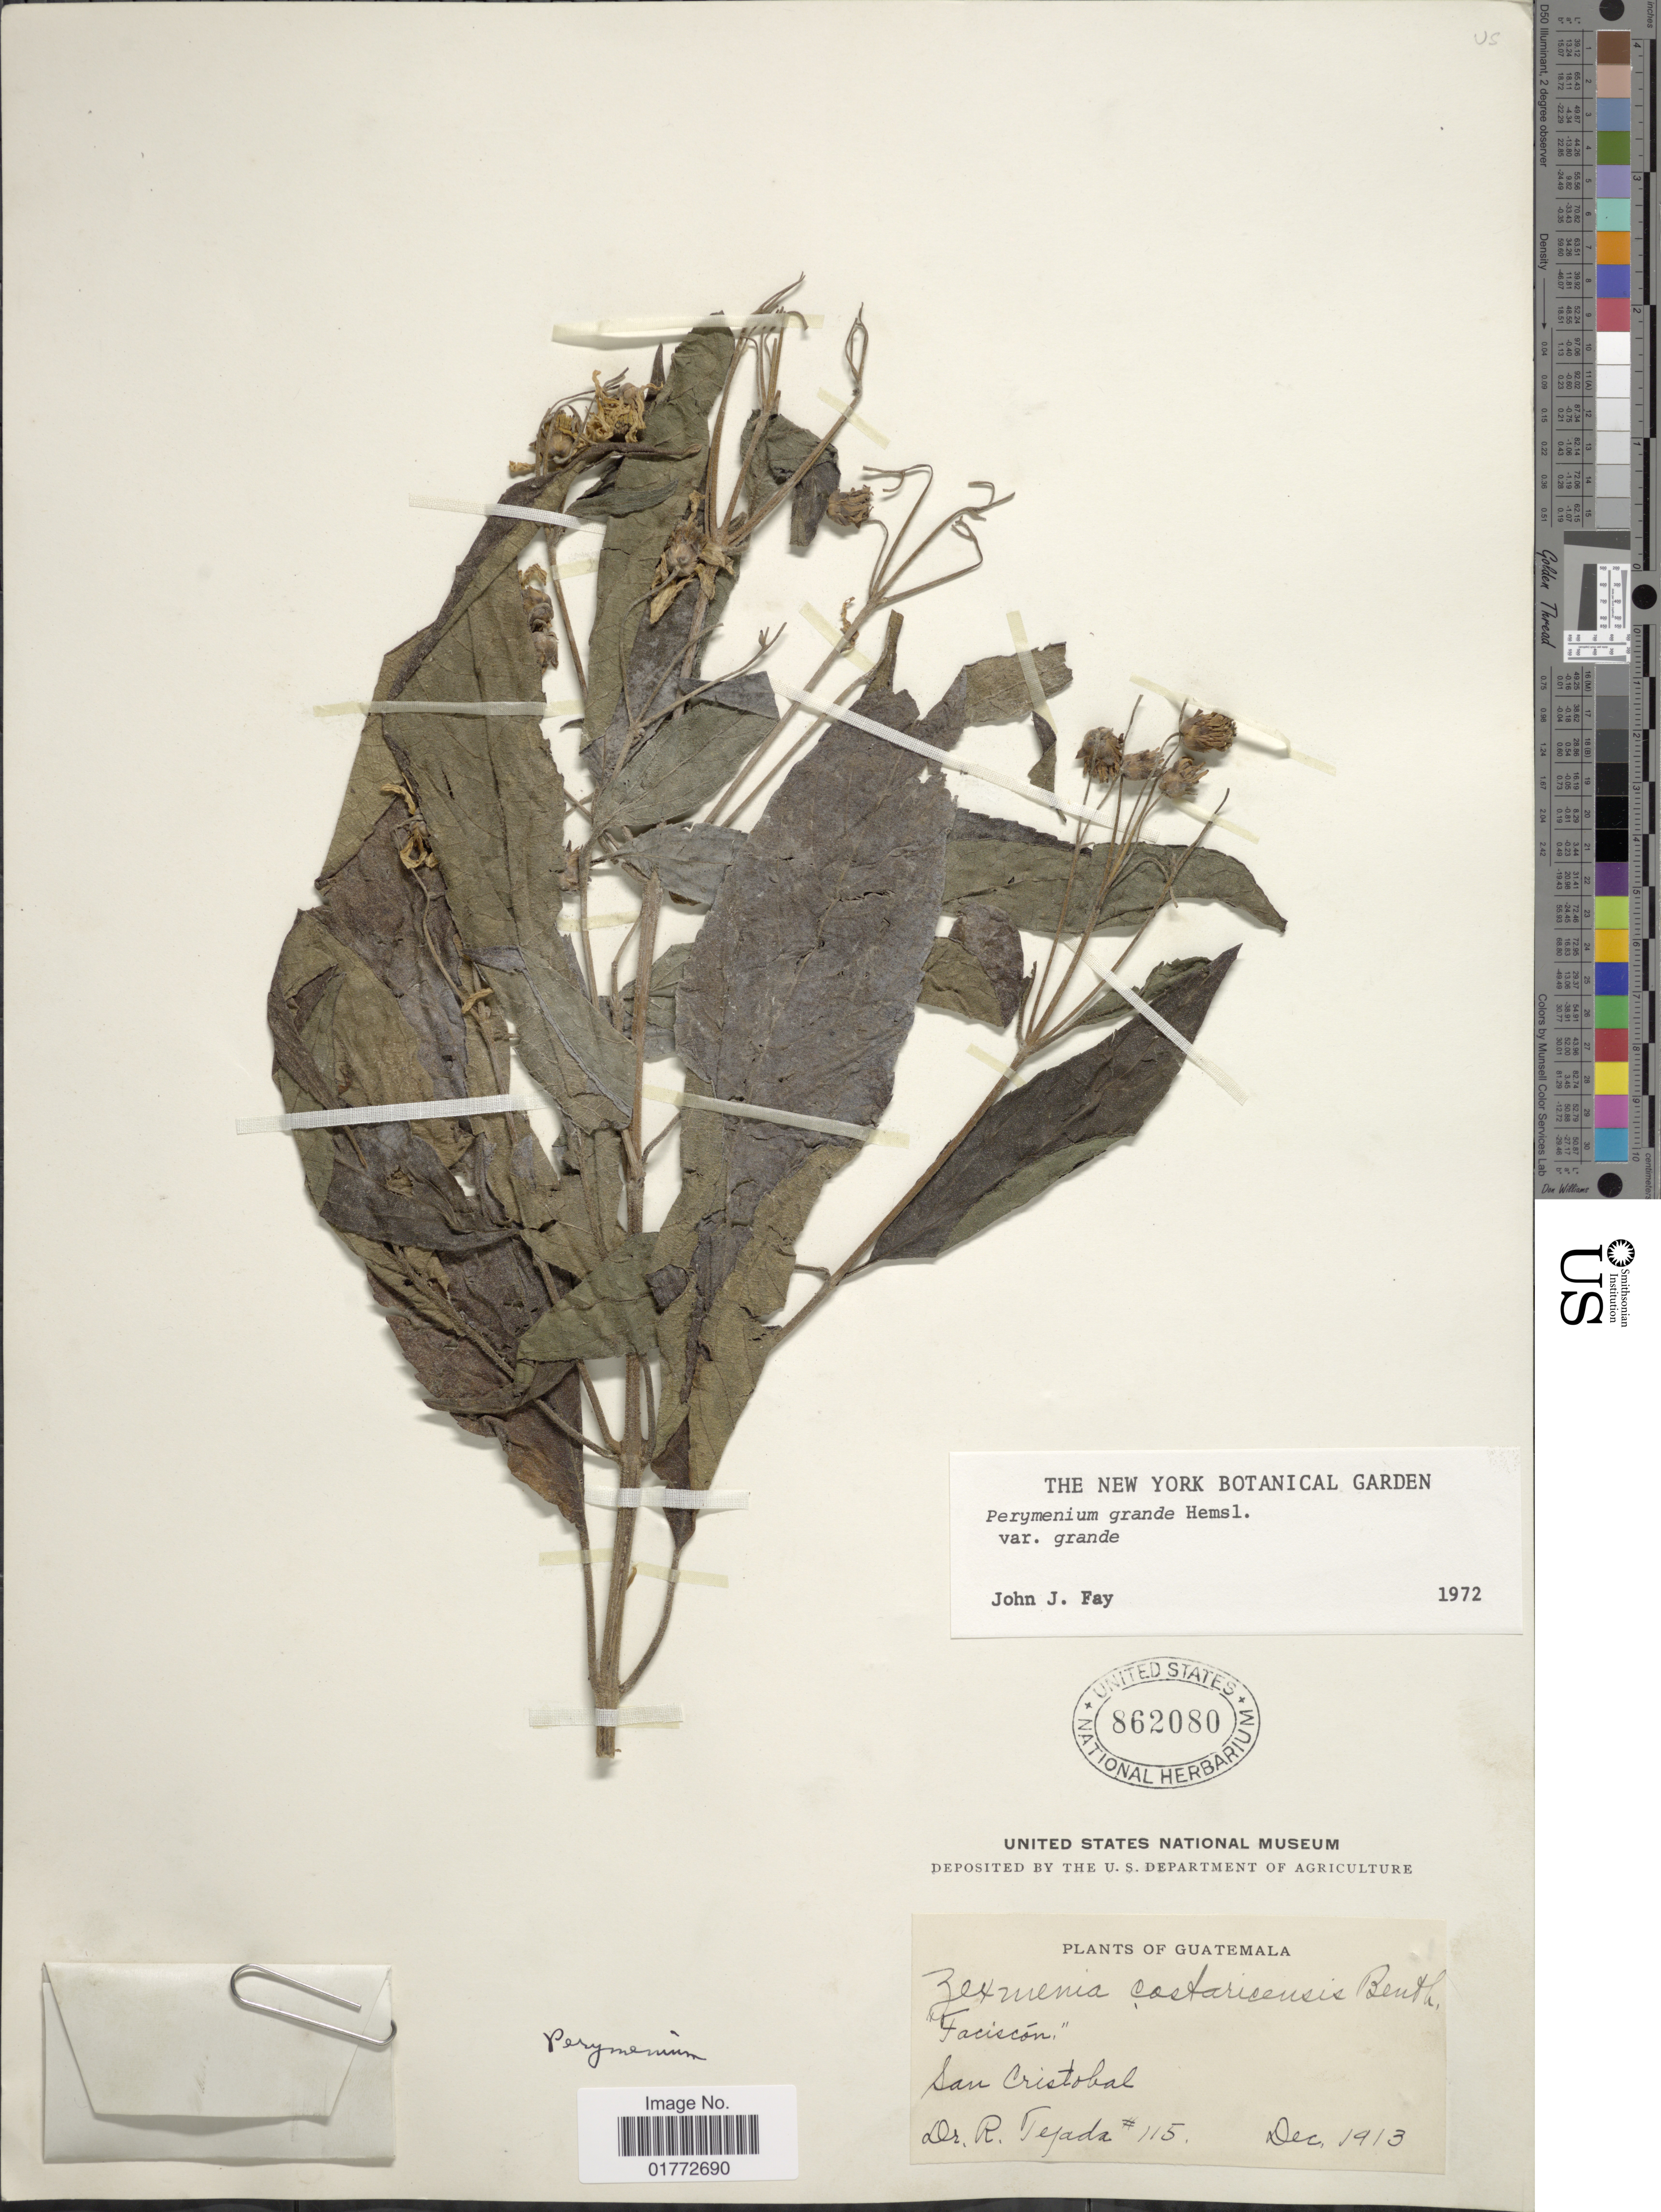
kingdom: Plantae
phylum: Tracheophyta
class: Magnoliopsida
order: Asterales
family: Asteraceae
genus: Perymenium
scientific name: Perymenium grande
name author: Hemsl.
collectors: R. Tejada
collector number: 115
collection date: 1913-12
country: Guatemala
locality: San Cristobal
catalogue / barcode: US 862080